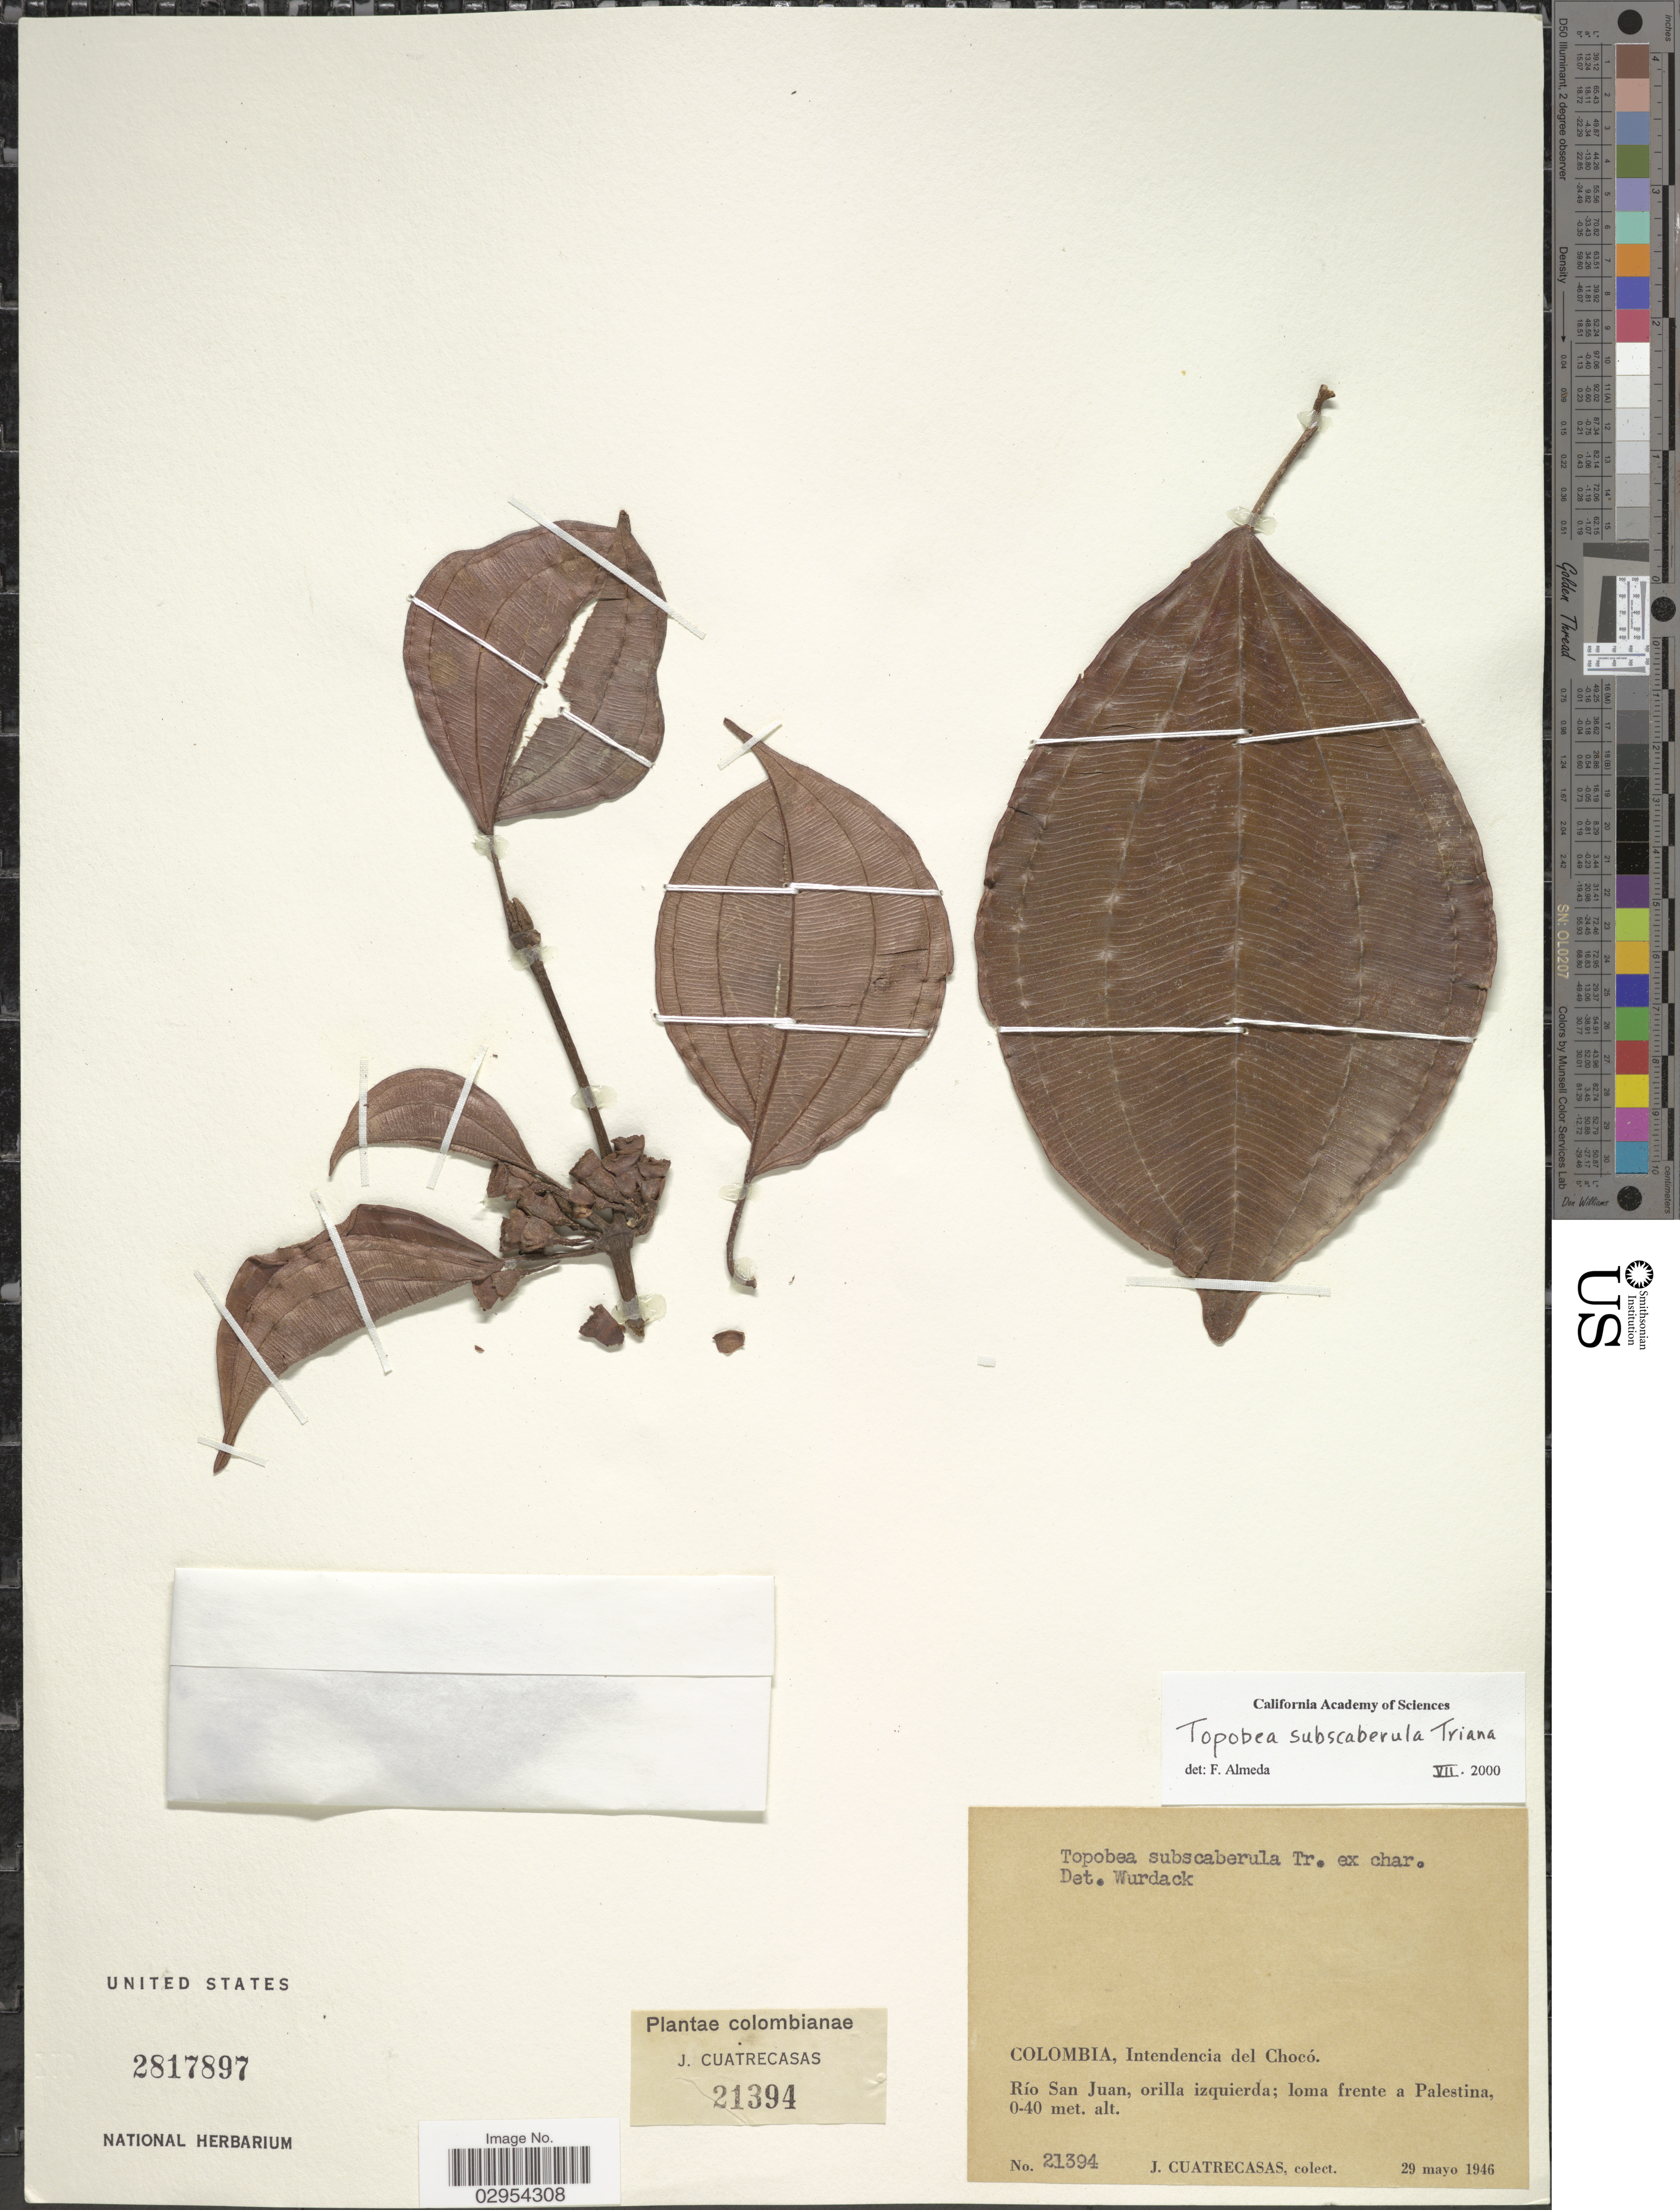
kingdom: Plantae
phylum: Tracheophyta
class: Magnoliopsida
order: Myrtales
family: Melastomataceae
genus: Topobea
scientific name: Topobea subscaberula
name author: Triana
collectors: J. Cuatrecasas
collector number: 21394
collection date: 1946-05-29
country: Colombia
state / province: Chocó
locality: Intendencia del Chocó. Río San Juan, orilla izquierda; loma frente a Palestina.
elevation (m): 0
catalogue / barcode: US 2817897